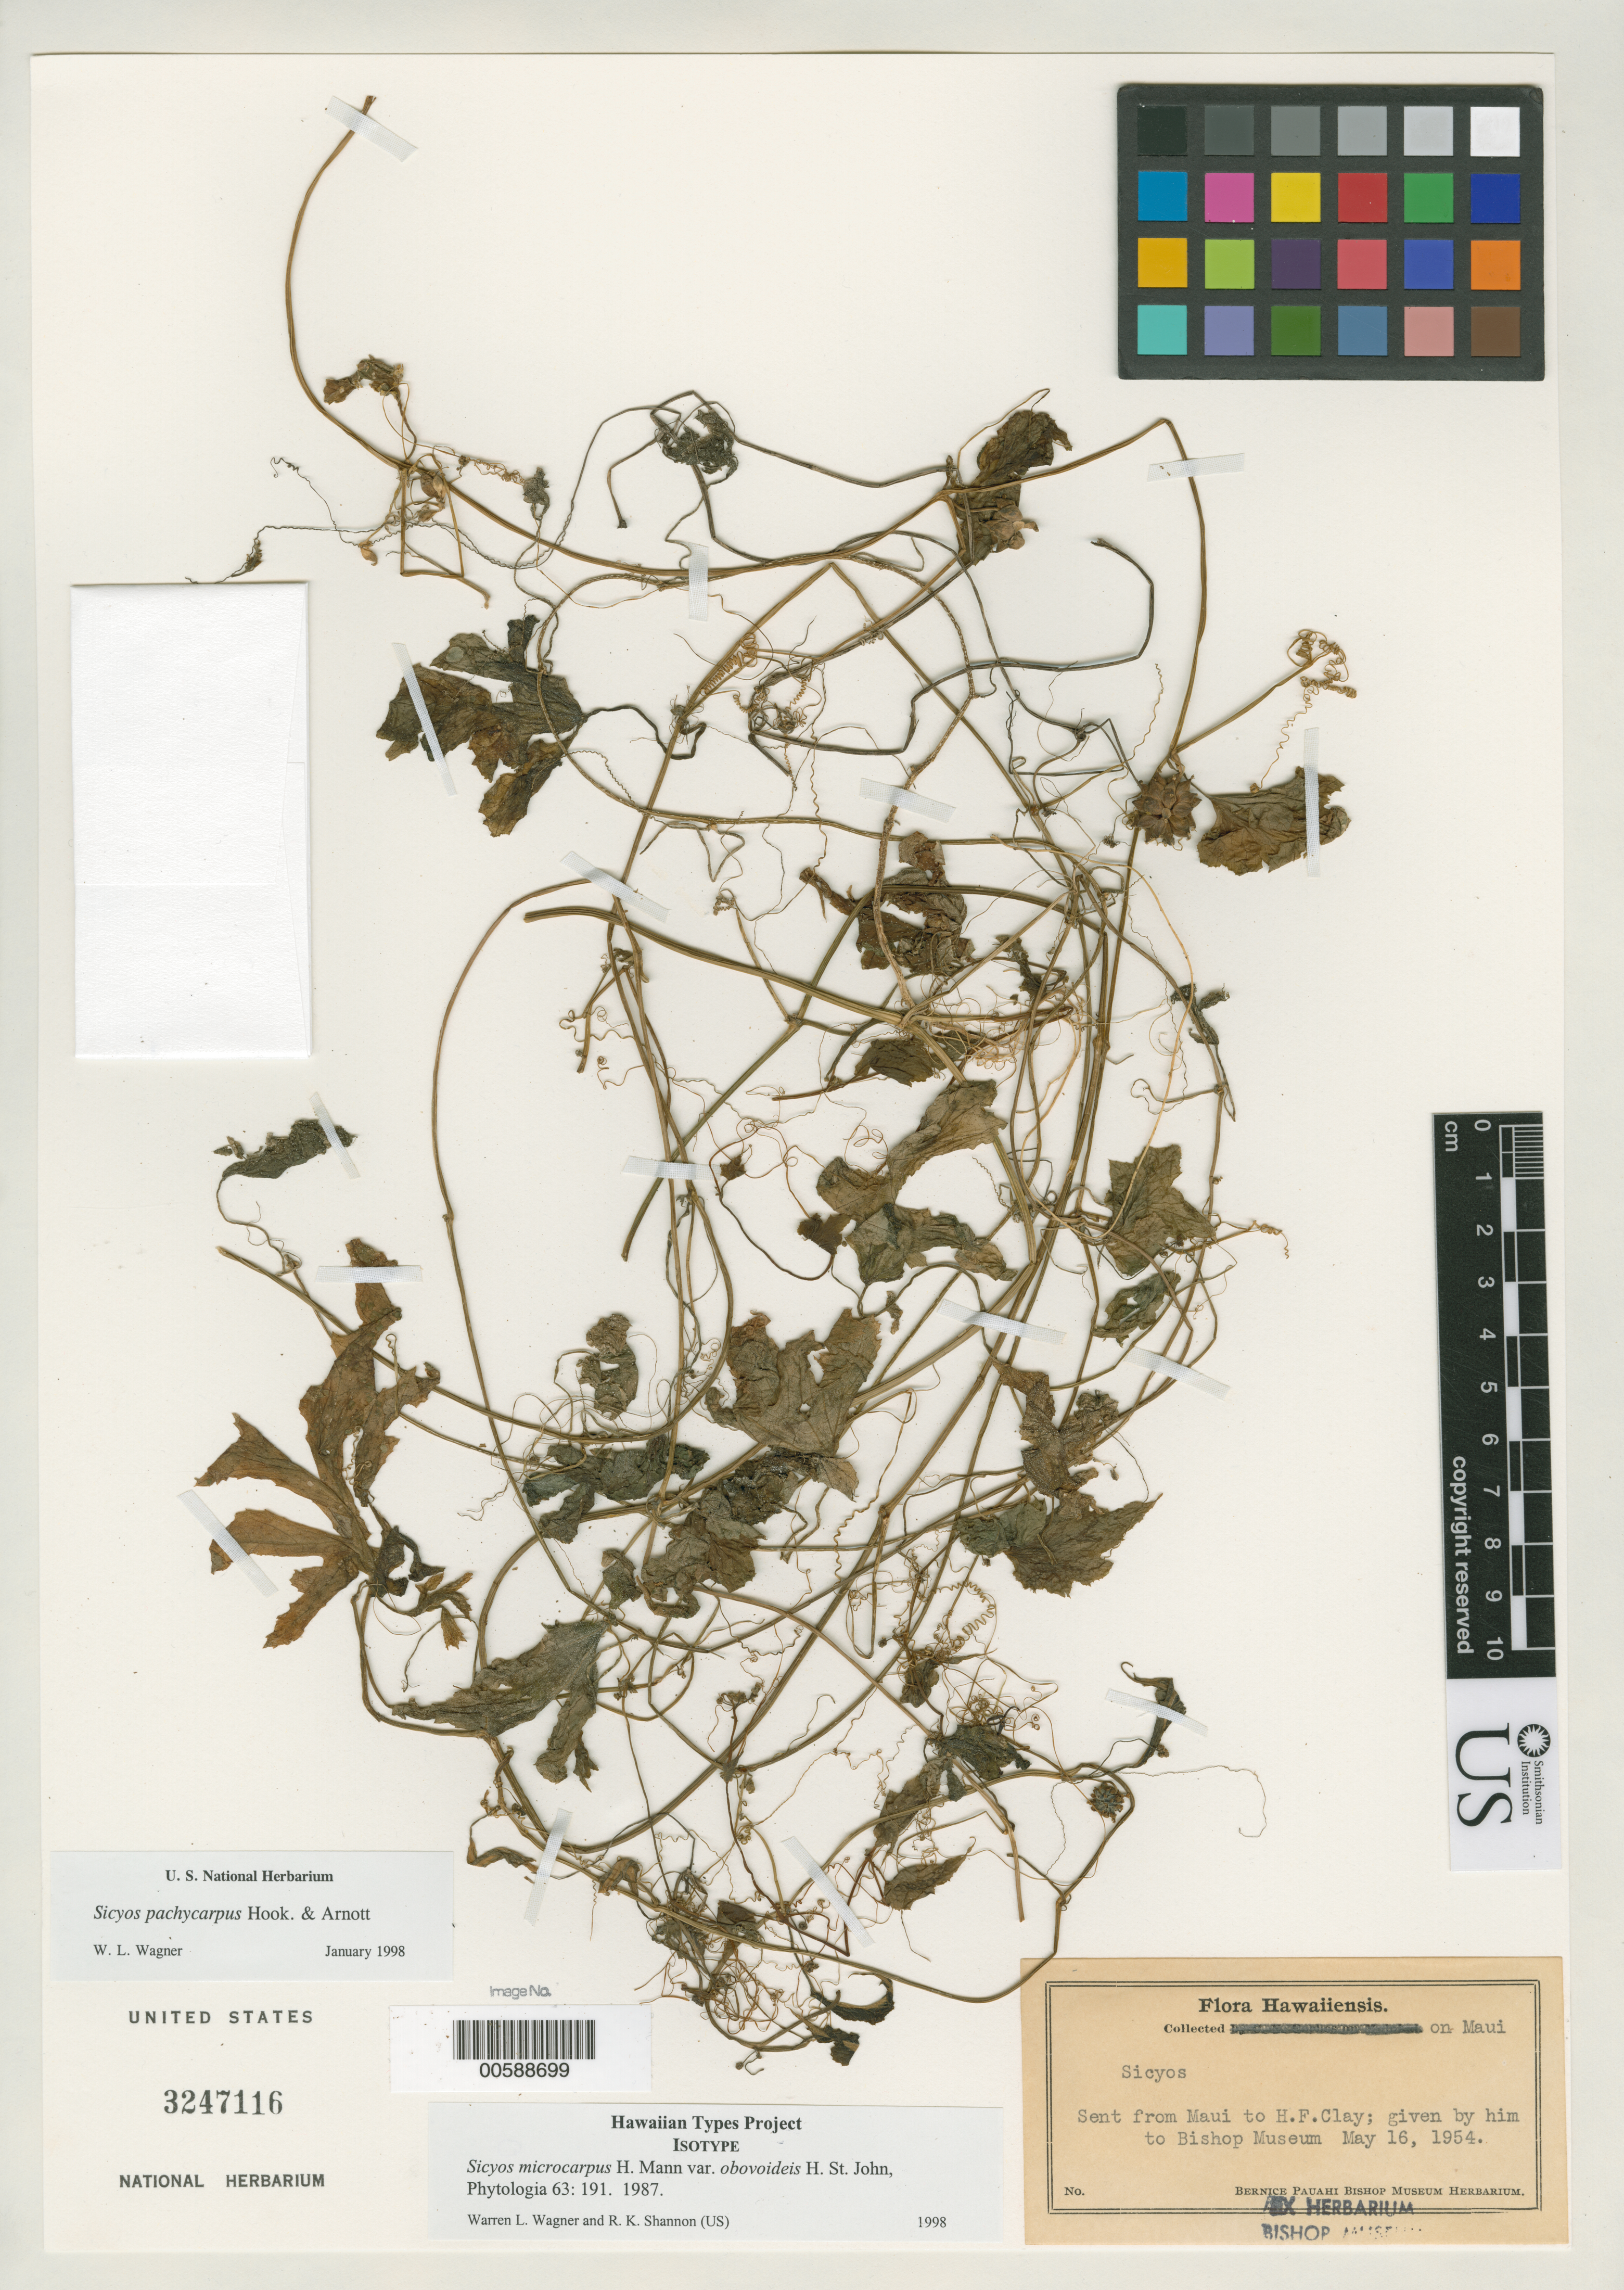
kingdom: Plantae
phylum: Tracheophyta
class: Magnoliopsida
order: Cucurbitales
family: Cucurbitaceae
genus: Sicyos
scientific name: Sicyos microcarpus var. obovoideis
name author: H. St. John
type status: Isotype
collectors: H. Clay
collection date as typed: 16 May 1954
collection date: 1954-05-16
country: United States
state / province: Hawaii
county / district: Maui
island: Maui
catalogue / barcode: US 3247116